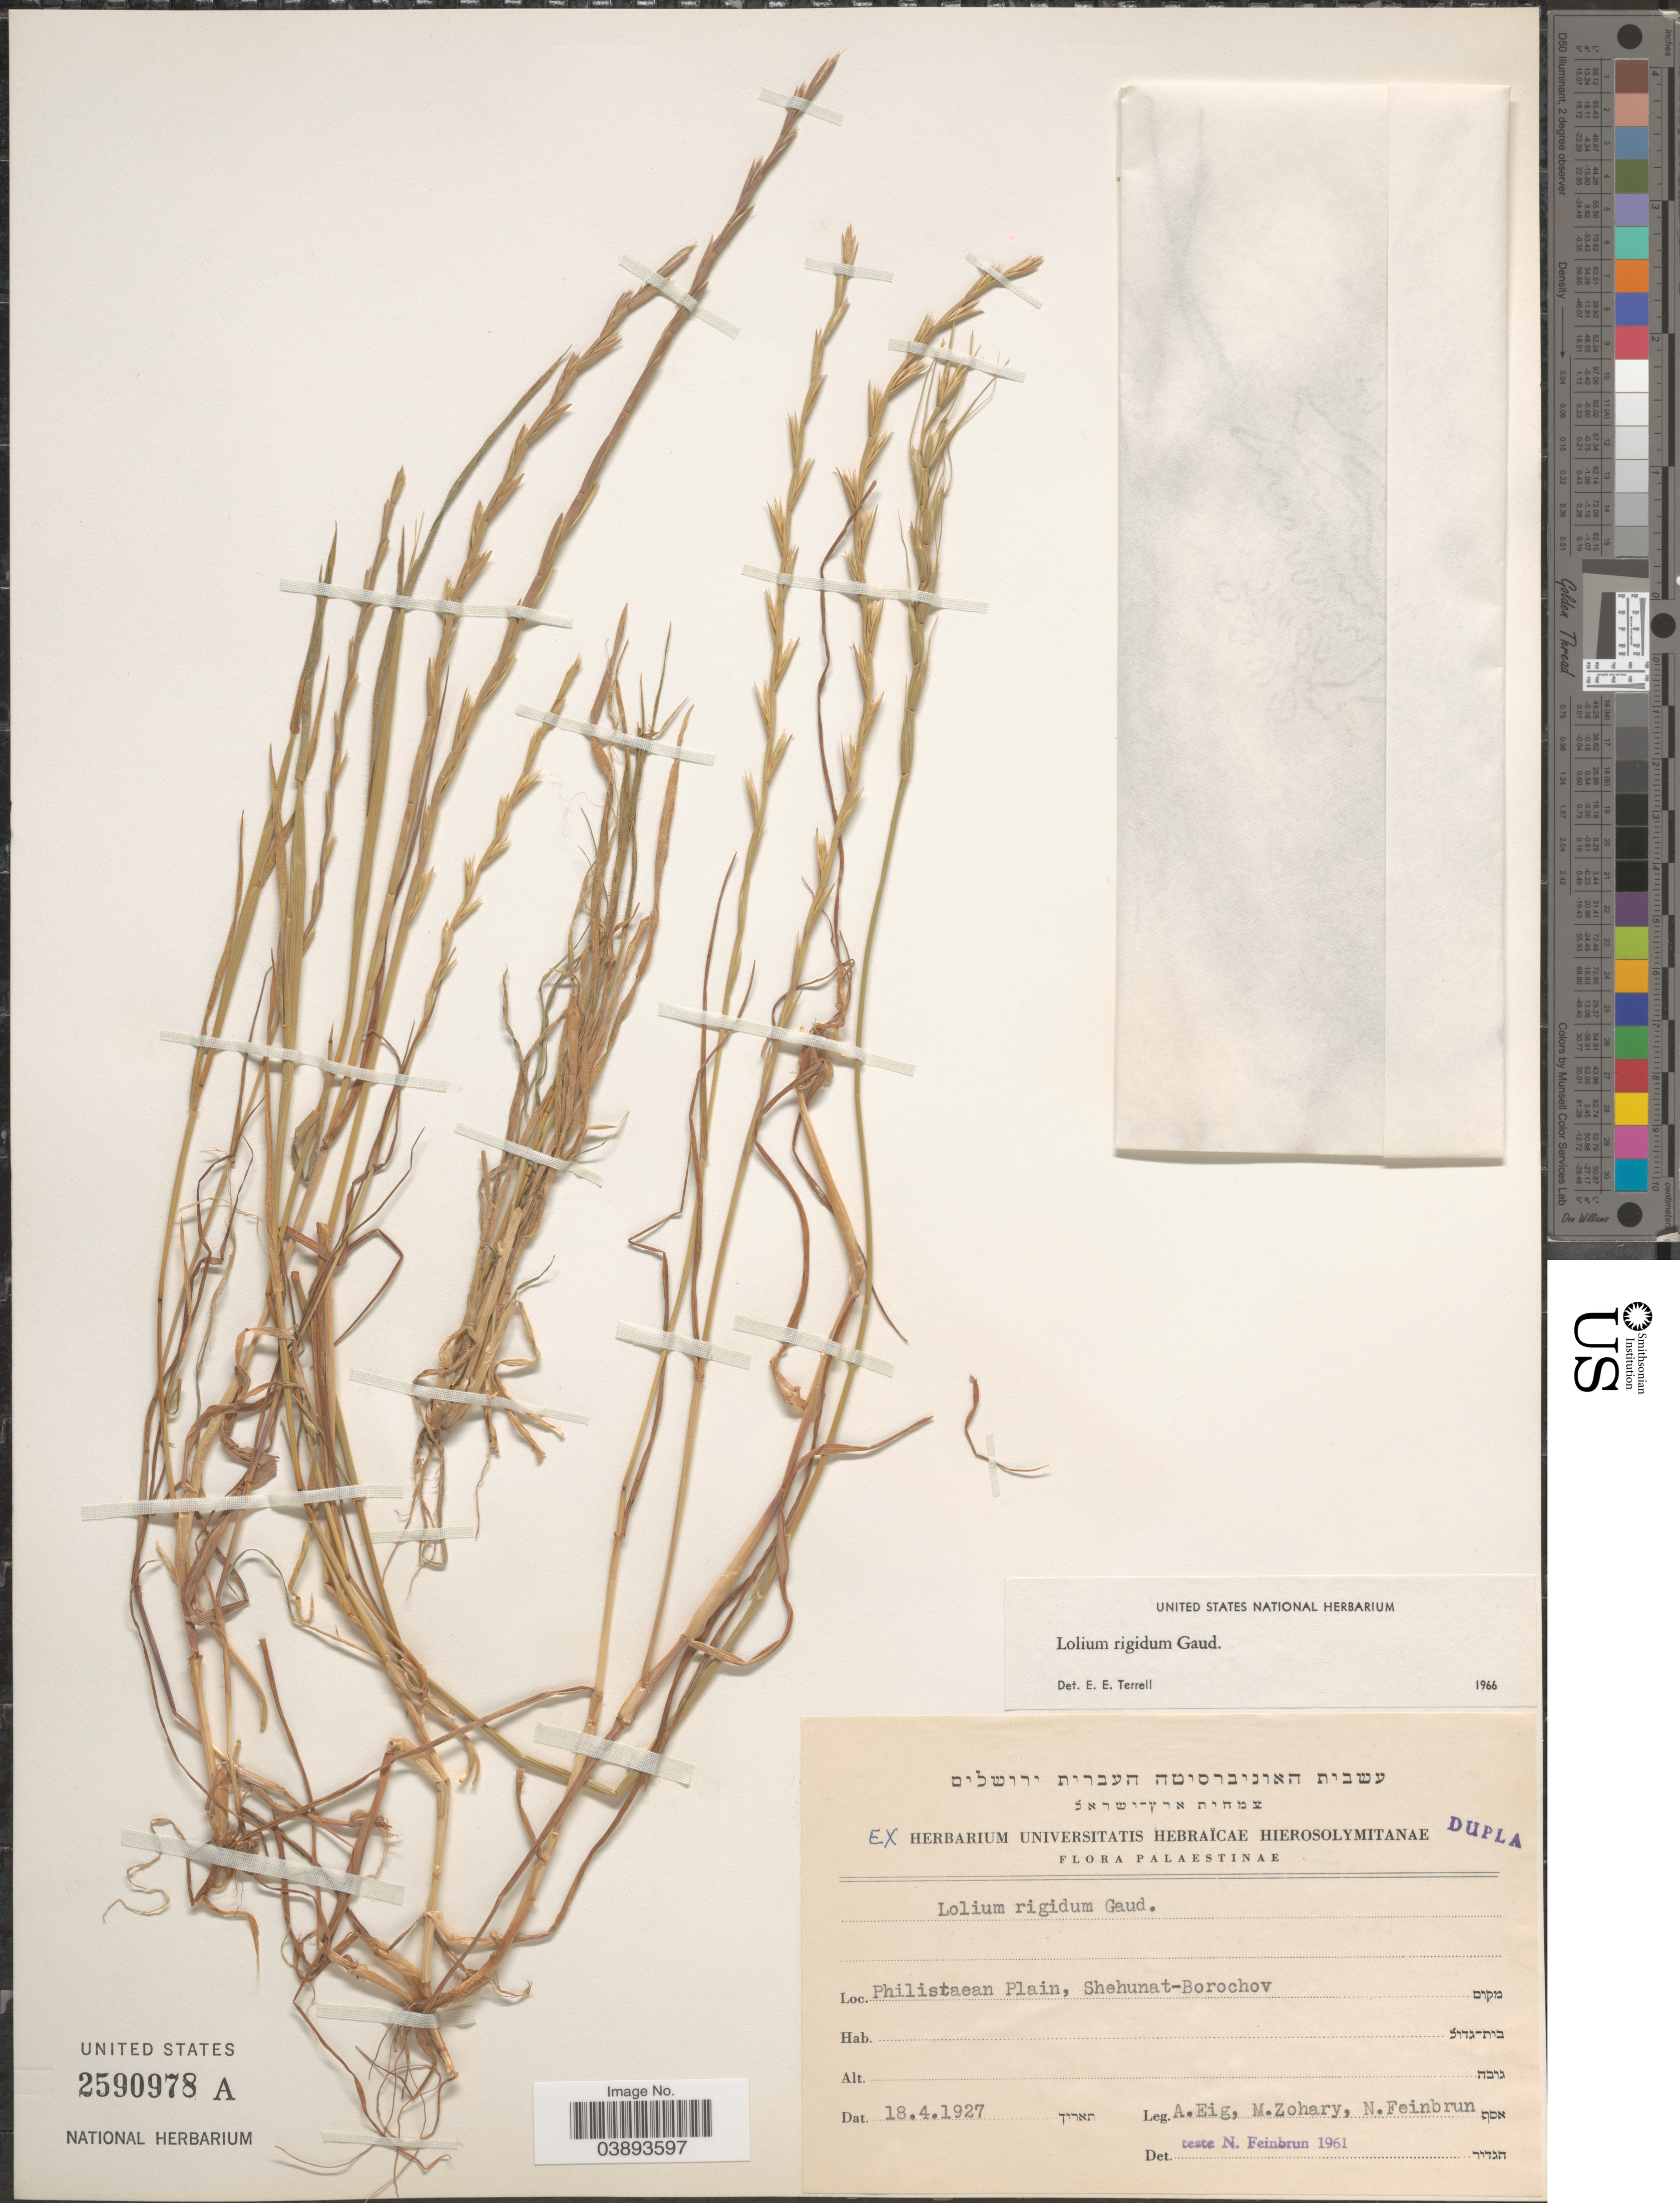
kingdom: Plantae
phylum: Tracheophyta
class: Liliopsida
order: Poales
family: Poaceae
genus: Lolium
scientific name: Lolium rigidum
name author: Gaudin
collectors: A. Eig, M. Zohary & N. Feinbrun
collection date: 1927-04-18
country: Israel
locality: Palaestinae. Philistaean Plain, Shehunat-Borochov.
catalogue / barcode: US 2590978A